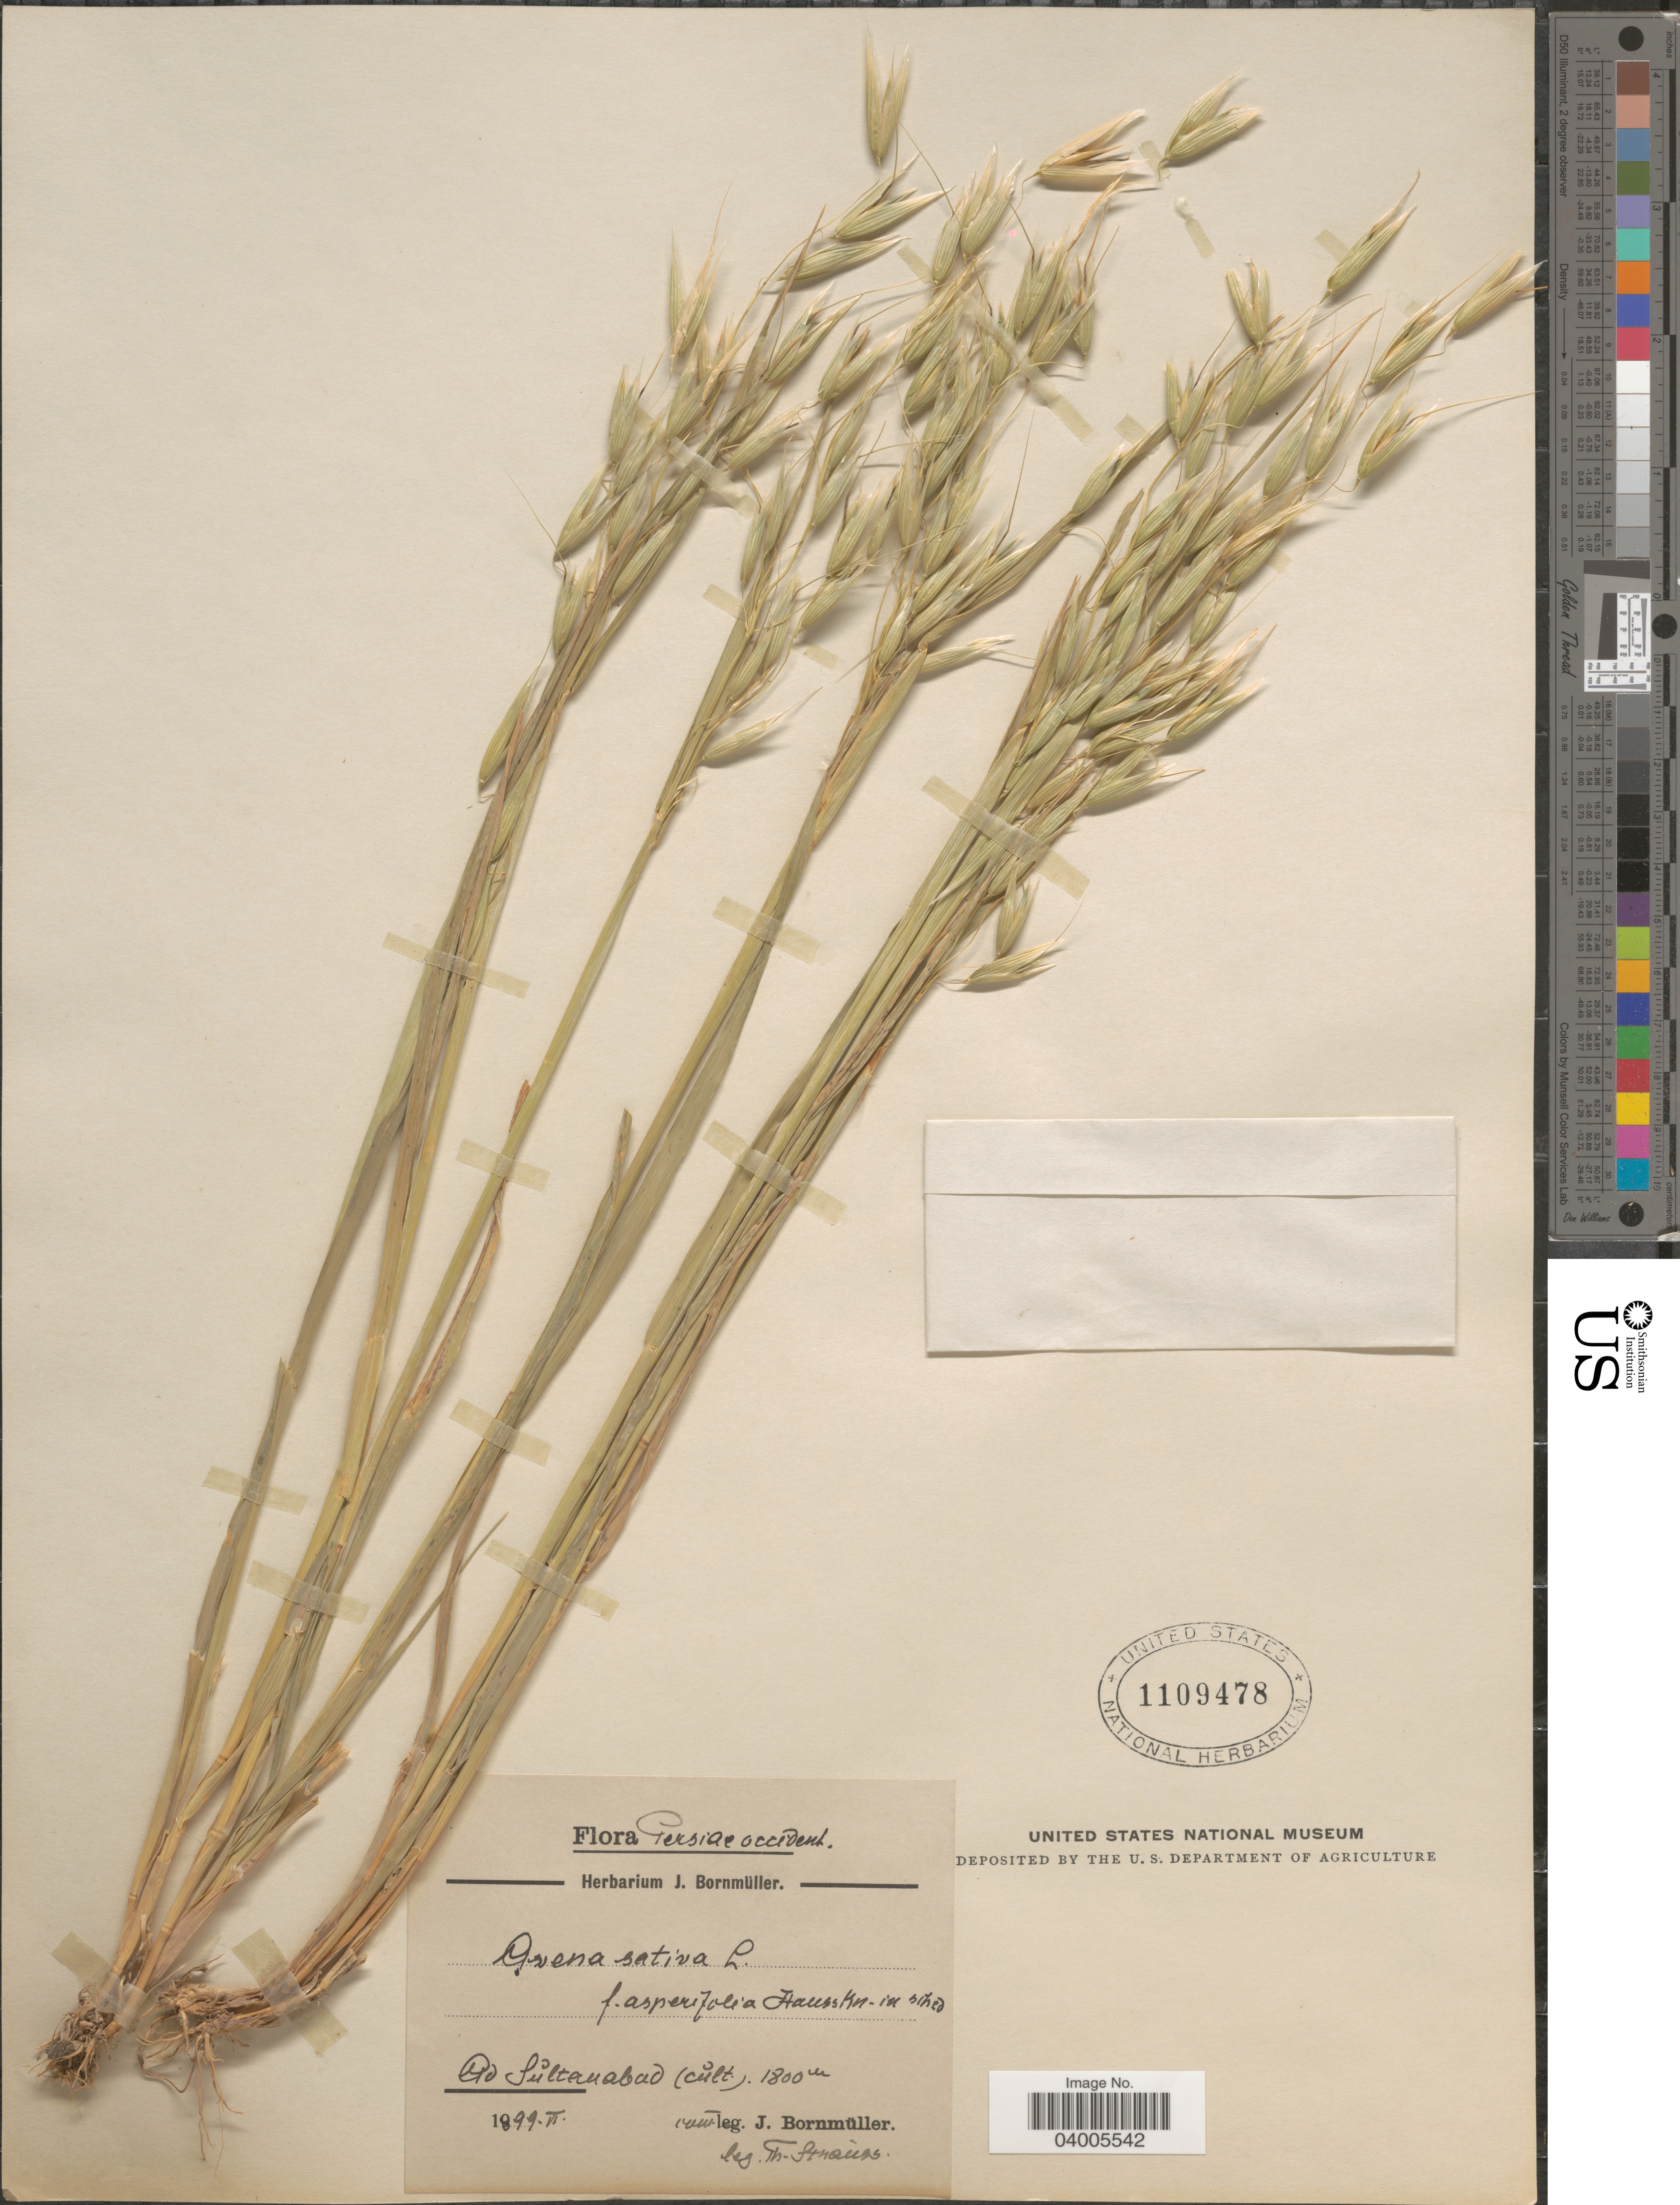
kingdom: Plantae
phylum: Tracheophyta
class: Liliopsida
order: Poales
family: Poaceae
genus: Avena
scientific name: Avena sativa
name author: L.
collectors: T. Strauss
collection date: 1899-06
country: Iran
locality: Persiae occident. Ad Sultanabad.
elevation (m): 1800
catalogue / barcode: US 1109478